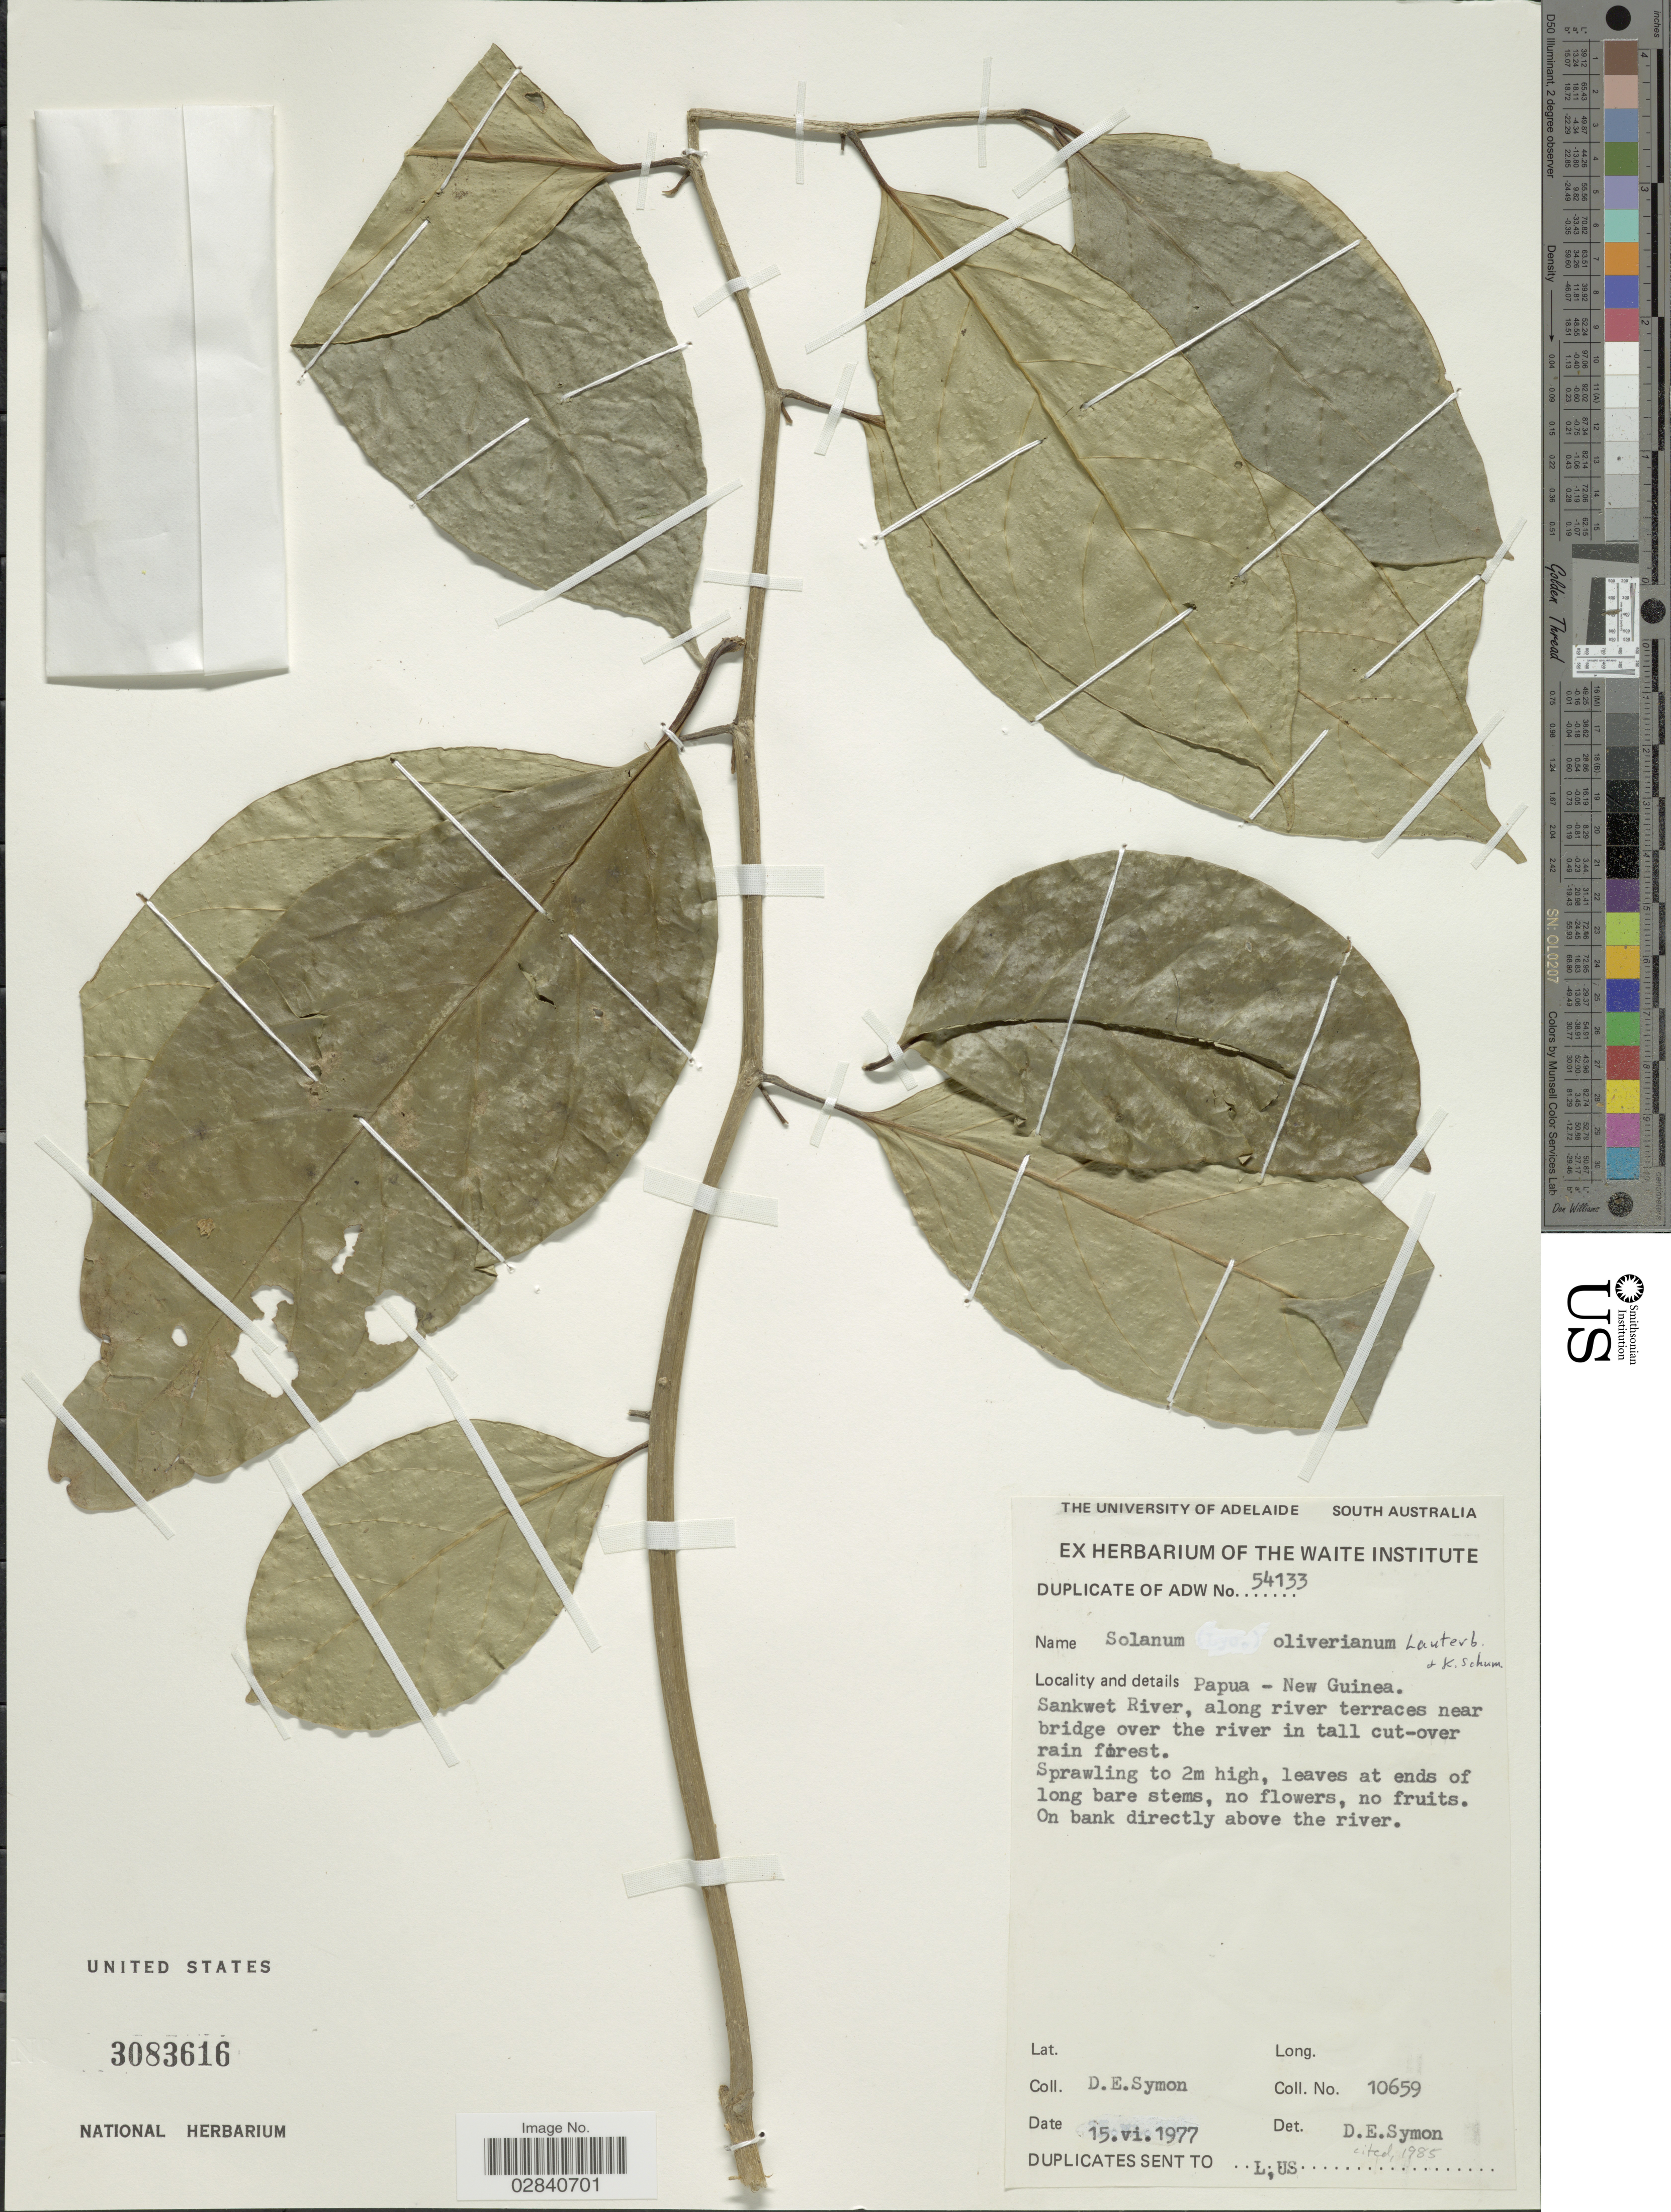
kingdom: Plantae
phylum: Tracheophyta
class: Magnoliopsida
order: Solanales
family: Solanaceae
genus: Lycianthes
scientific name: Lycianthes impar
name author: (Warb.) Bitter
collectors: D. Symon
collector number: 10659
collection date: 1977-06-15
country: Papua New Guinea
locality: Sankwet River, along river terraces near bridge over the river in tall cut-over rain forest.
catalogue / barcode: US 3083616